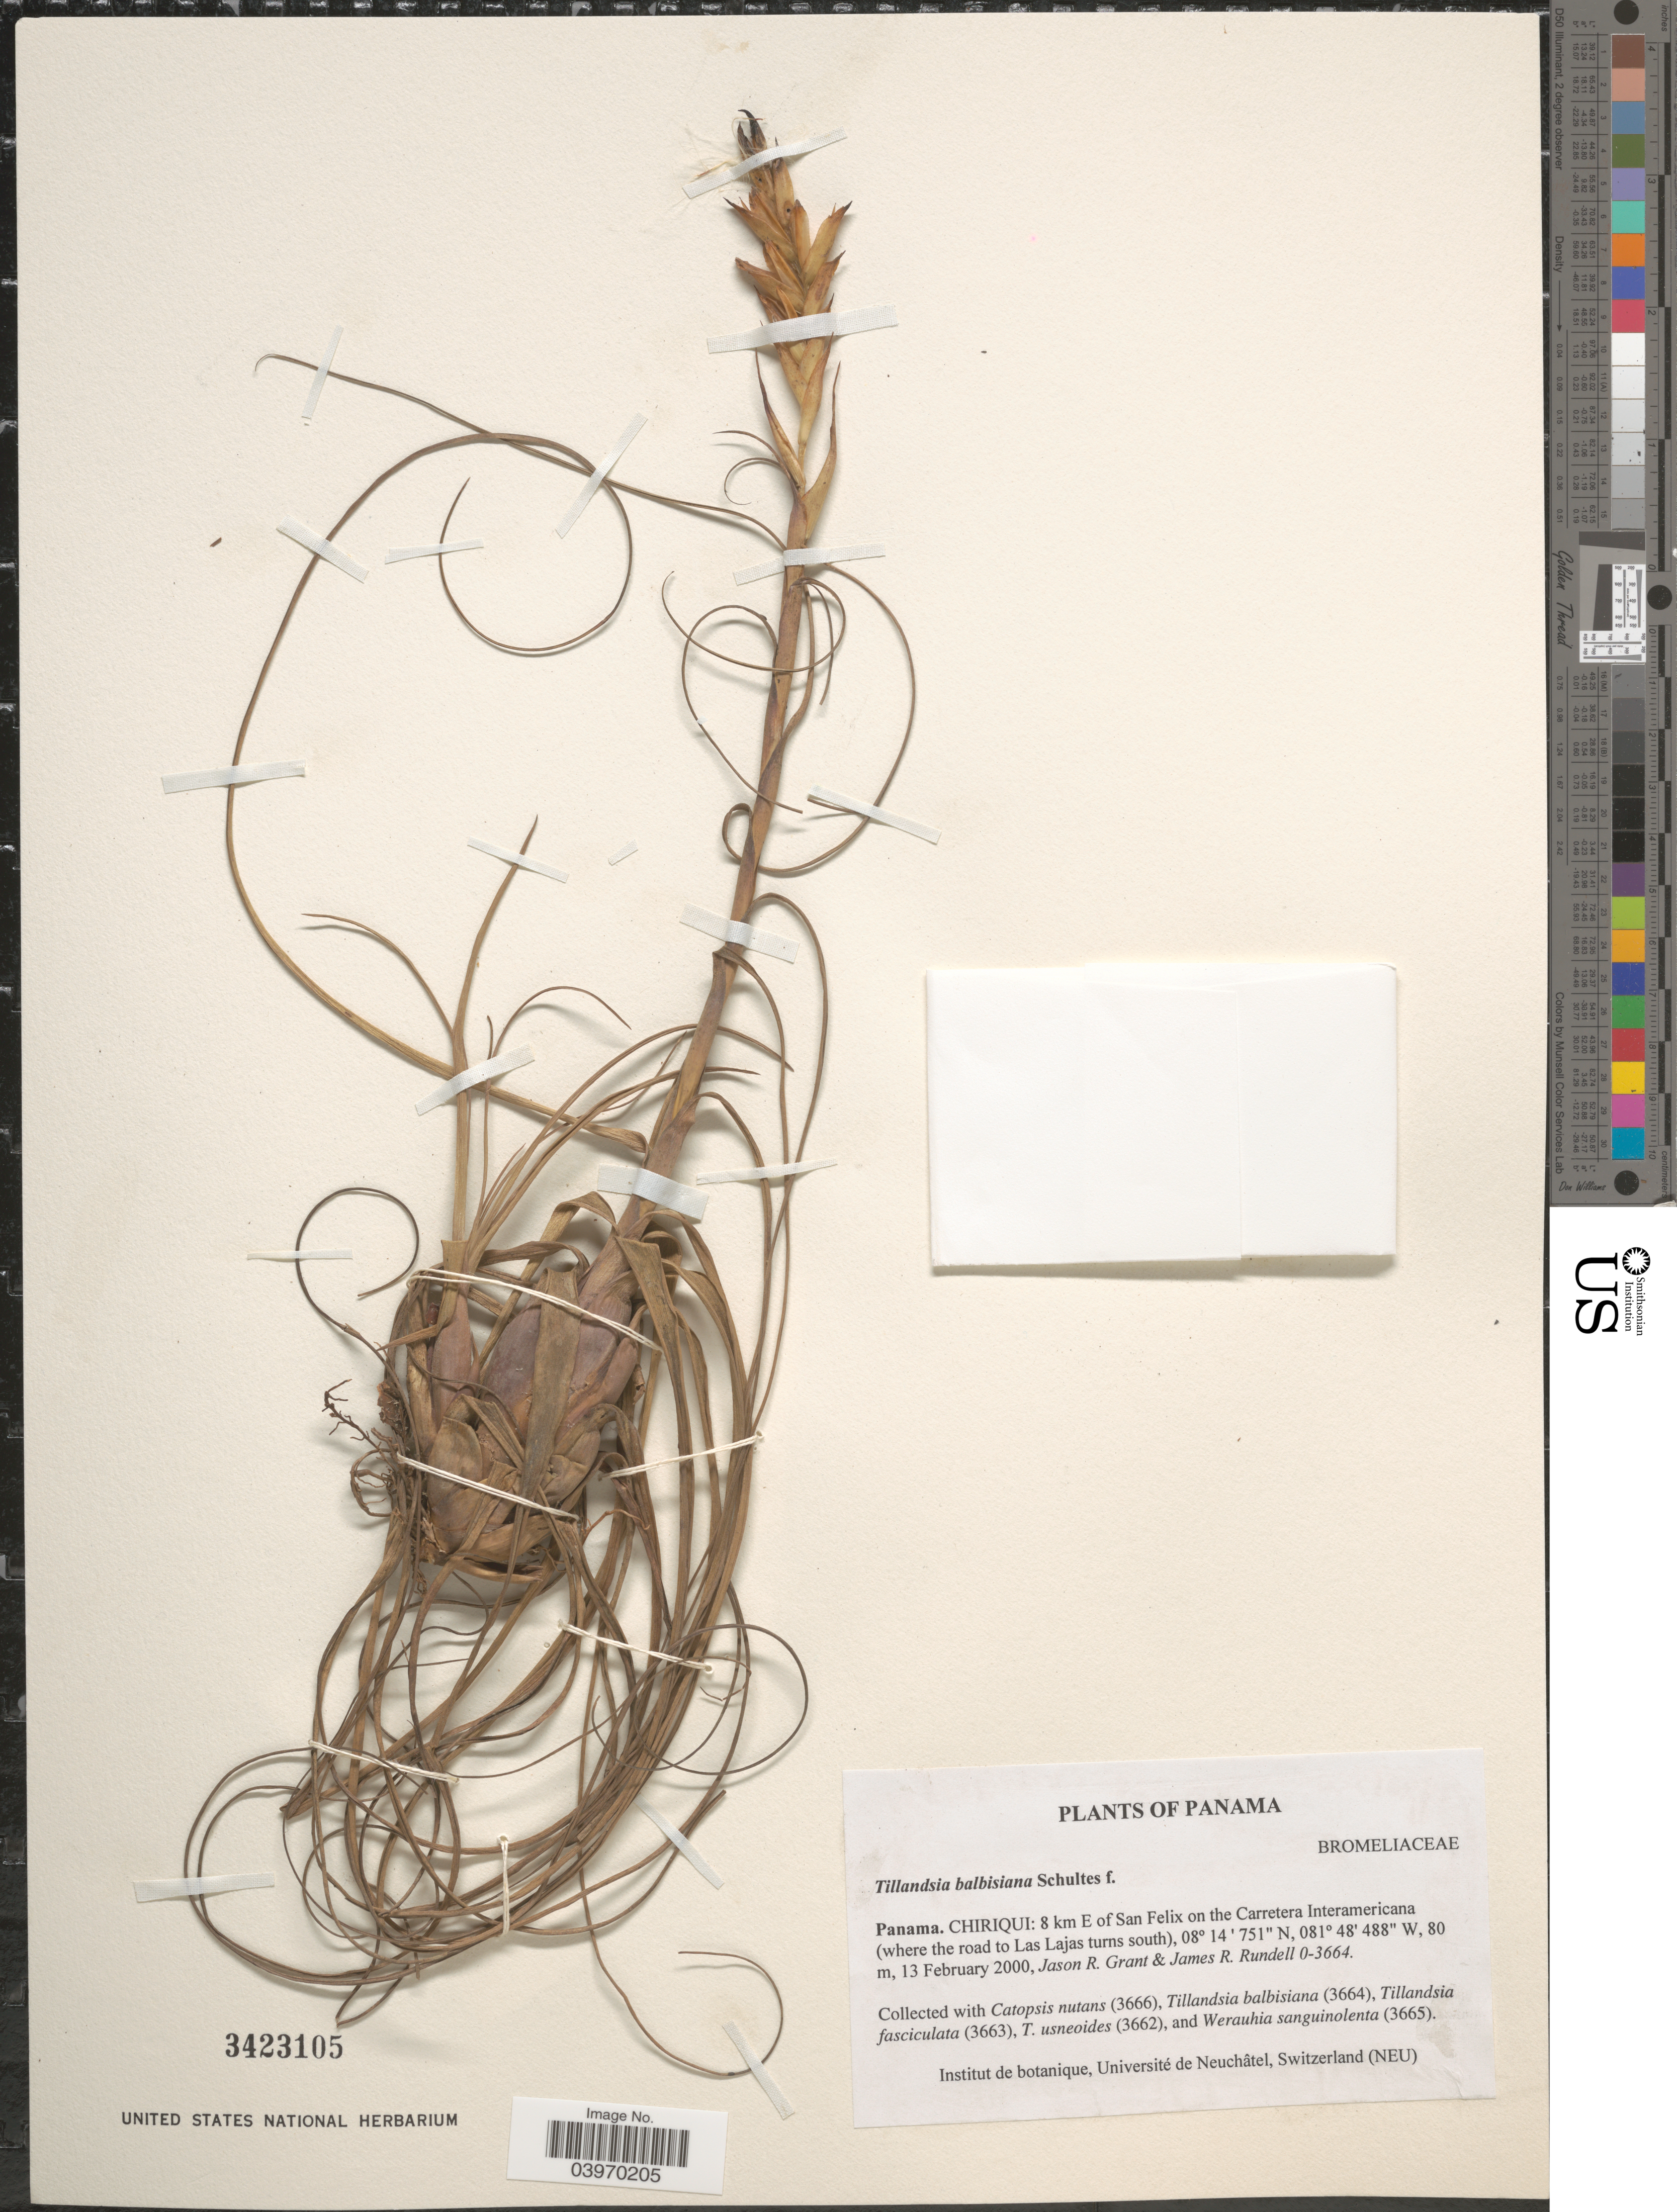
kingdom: Plantae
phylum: Tracheophyta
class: Liliopsida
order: Poales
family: Bromeliaceae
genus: Tillandsia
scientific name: Tillandsia balbisiana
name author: Schult. f.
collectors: J. R. Grant & J. R. Rundell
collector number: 0-3664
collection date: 2000-02-13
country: Panama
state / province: Chiriqui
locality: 8 km E of San Felix on the Carretera Interamericana (where the road to Las Lajas turns south).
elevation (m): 80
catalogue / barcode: US 3423105